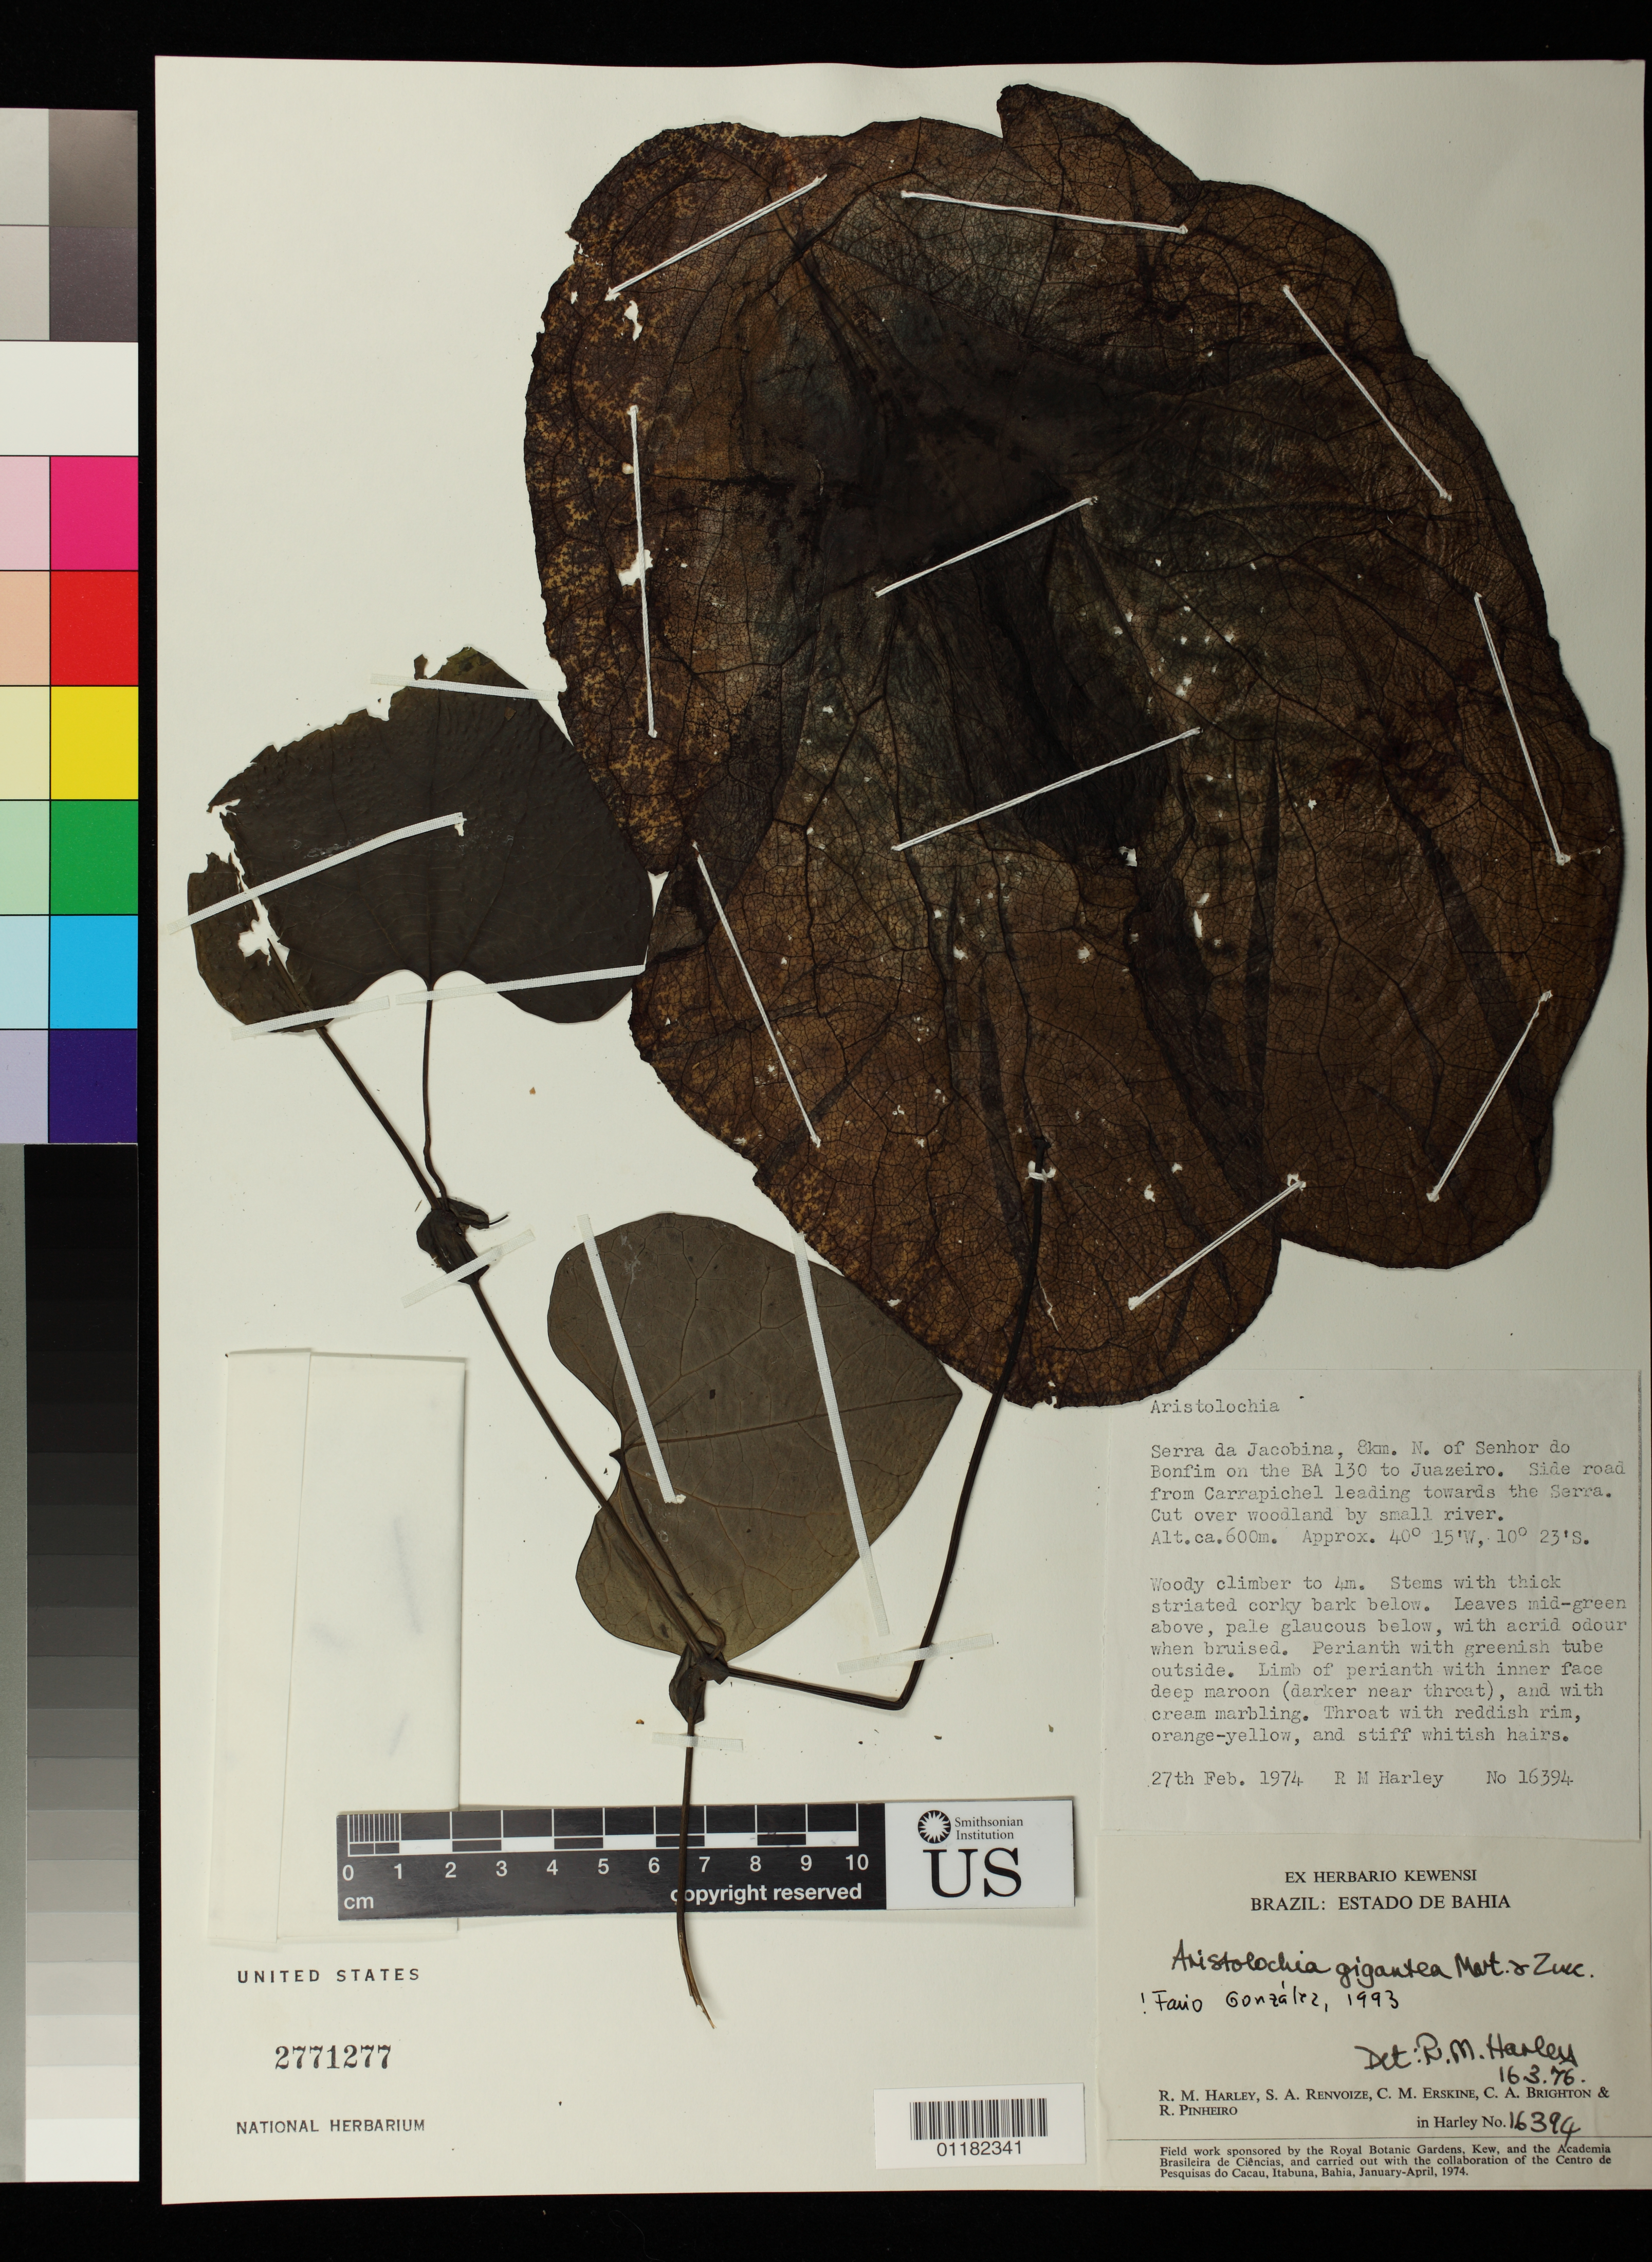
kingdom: Plantae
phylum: Tracheophyta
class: Magnoliopsida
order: Piperales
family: Aristolochiaceae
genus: Aristolochia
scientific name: Aristolochia gigantea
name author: Mart.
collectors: R. M. Harley, S. A. Renvoize, C. Erskine & C. Brighton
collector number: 16394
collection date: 1974-02-27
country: Brazil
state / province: Bahia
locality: Serra da Jacobina, 8 km. N of Senhor do Bonfim on the BA 130 to Juazeiro. Side road from Carrapichel leading towards the Serra. Cut over woodland by small river.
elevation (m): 600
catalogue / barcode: US 2771277